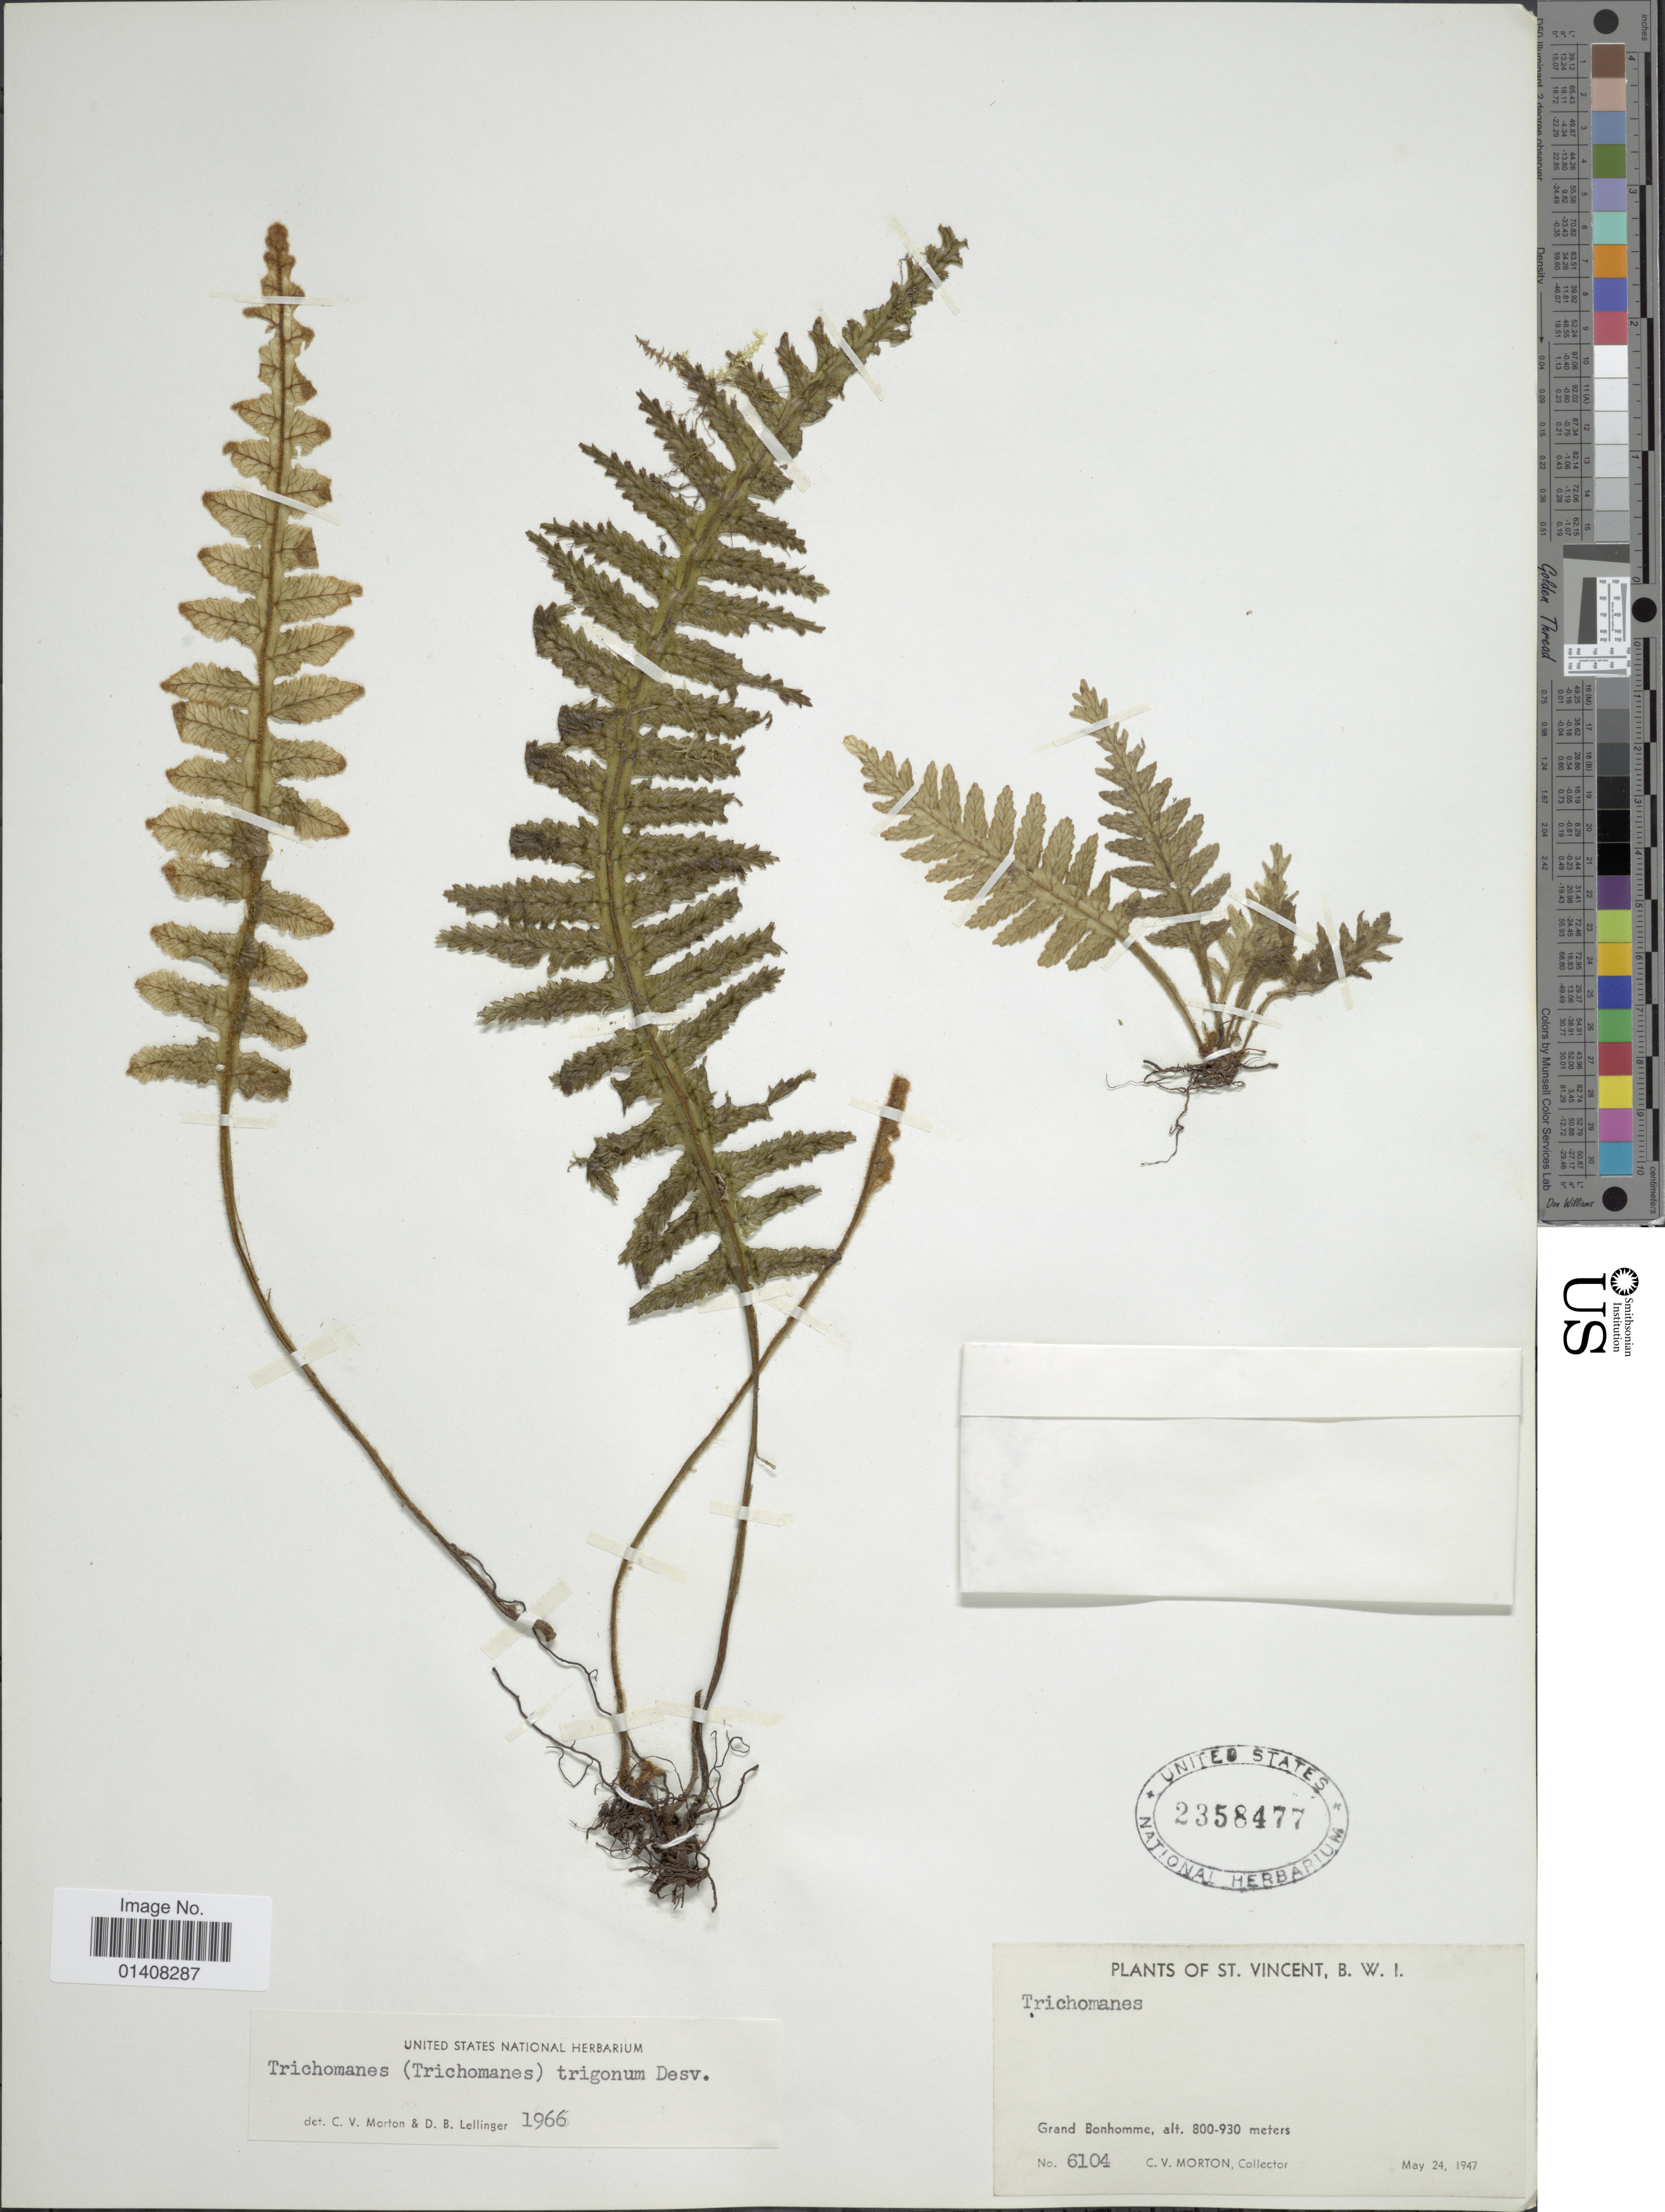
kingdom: Plantae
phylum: Tracheophyta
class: Polypodiopsida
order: Hymenophyllales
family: Hymenophyllaceae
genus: Trichomanes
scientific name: Trichomanes trigonum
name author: Desv.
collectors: C. V. Morton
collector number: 6104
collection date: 1947-05-24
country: St. Vincent - Grenadines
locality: St. Vincent, B.W.I., Grand Bonhomme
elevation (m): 800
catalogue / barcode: US 2358477